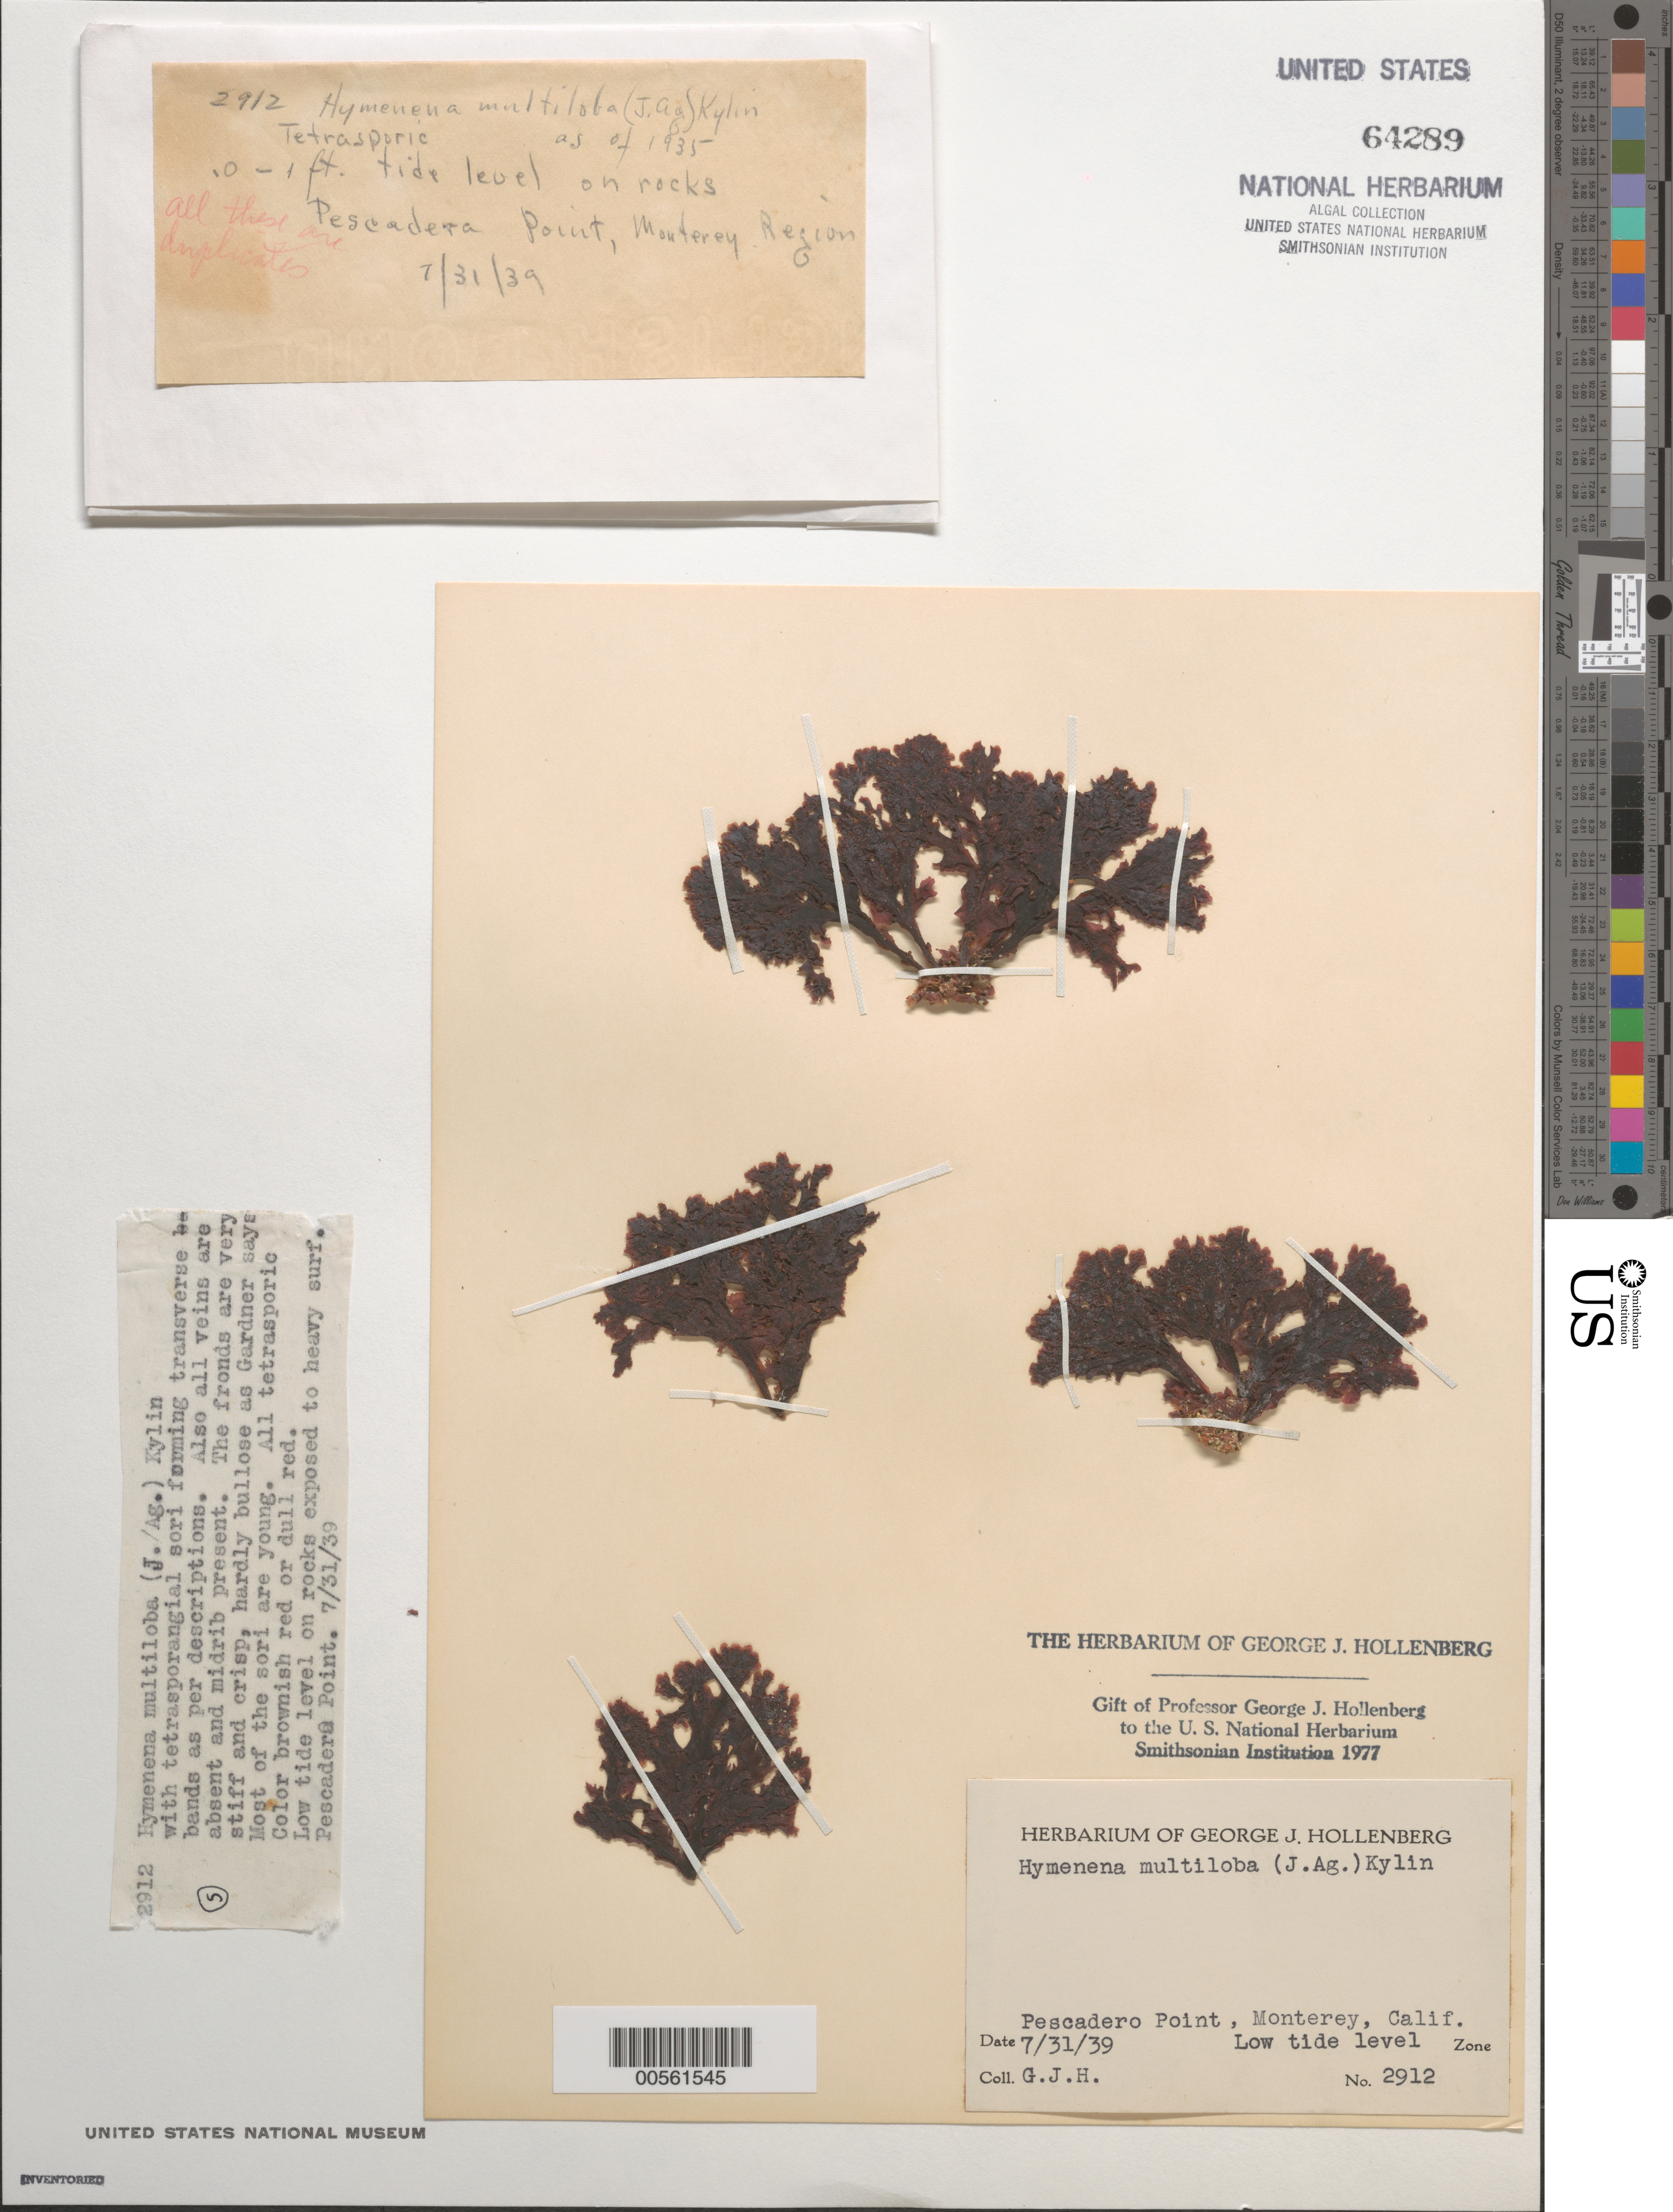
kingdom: Plantae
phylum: Rhodophyta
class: Florideophyceae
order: Ceramiales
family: Delesseriaceae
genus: Hymenena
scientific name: Hymenena multiloba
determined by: Hollenberg, George J.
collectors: G. Hollenberg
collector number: GJH 2912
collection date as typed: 31 Jul 1939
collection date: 1939-07-31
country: United States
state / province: California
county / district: Monterey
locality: Pescadero Point, Monterey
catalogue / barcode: US 64289